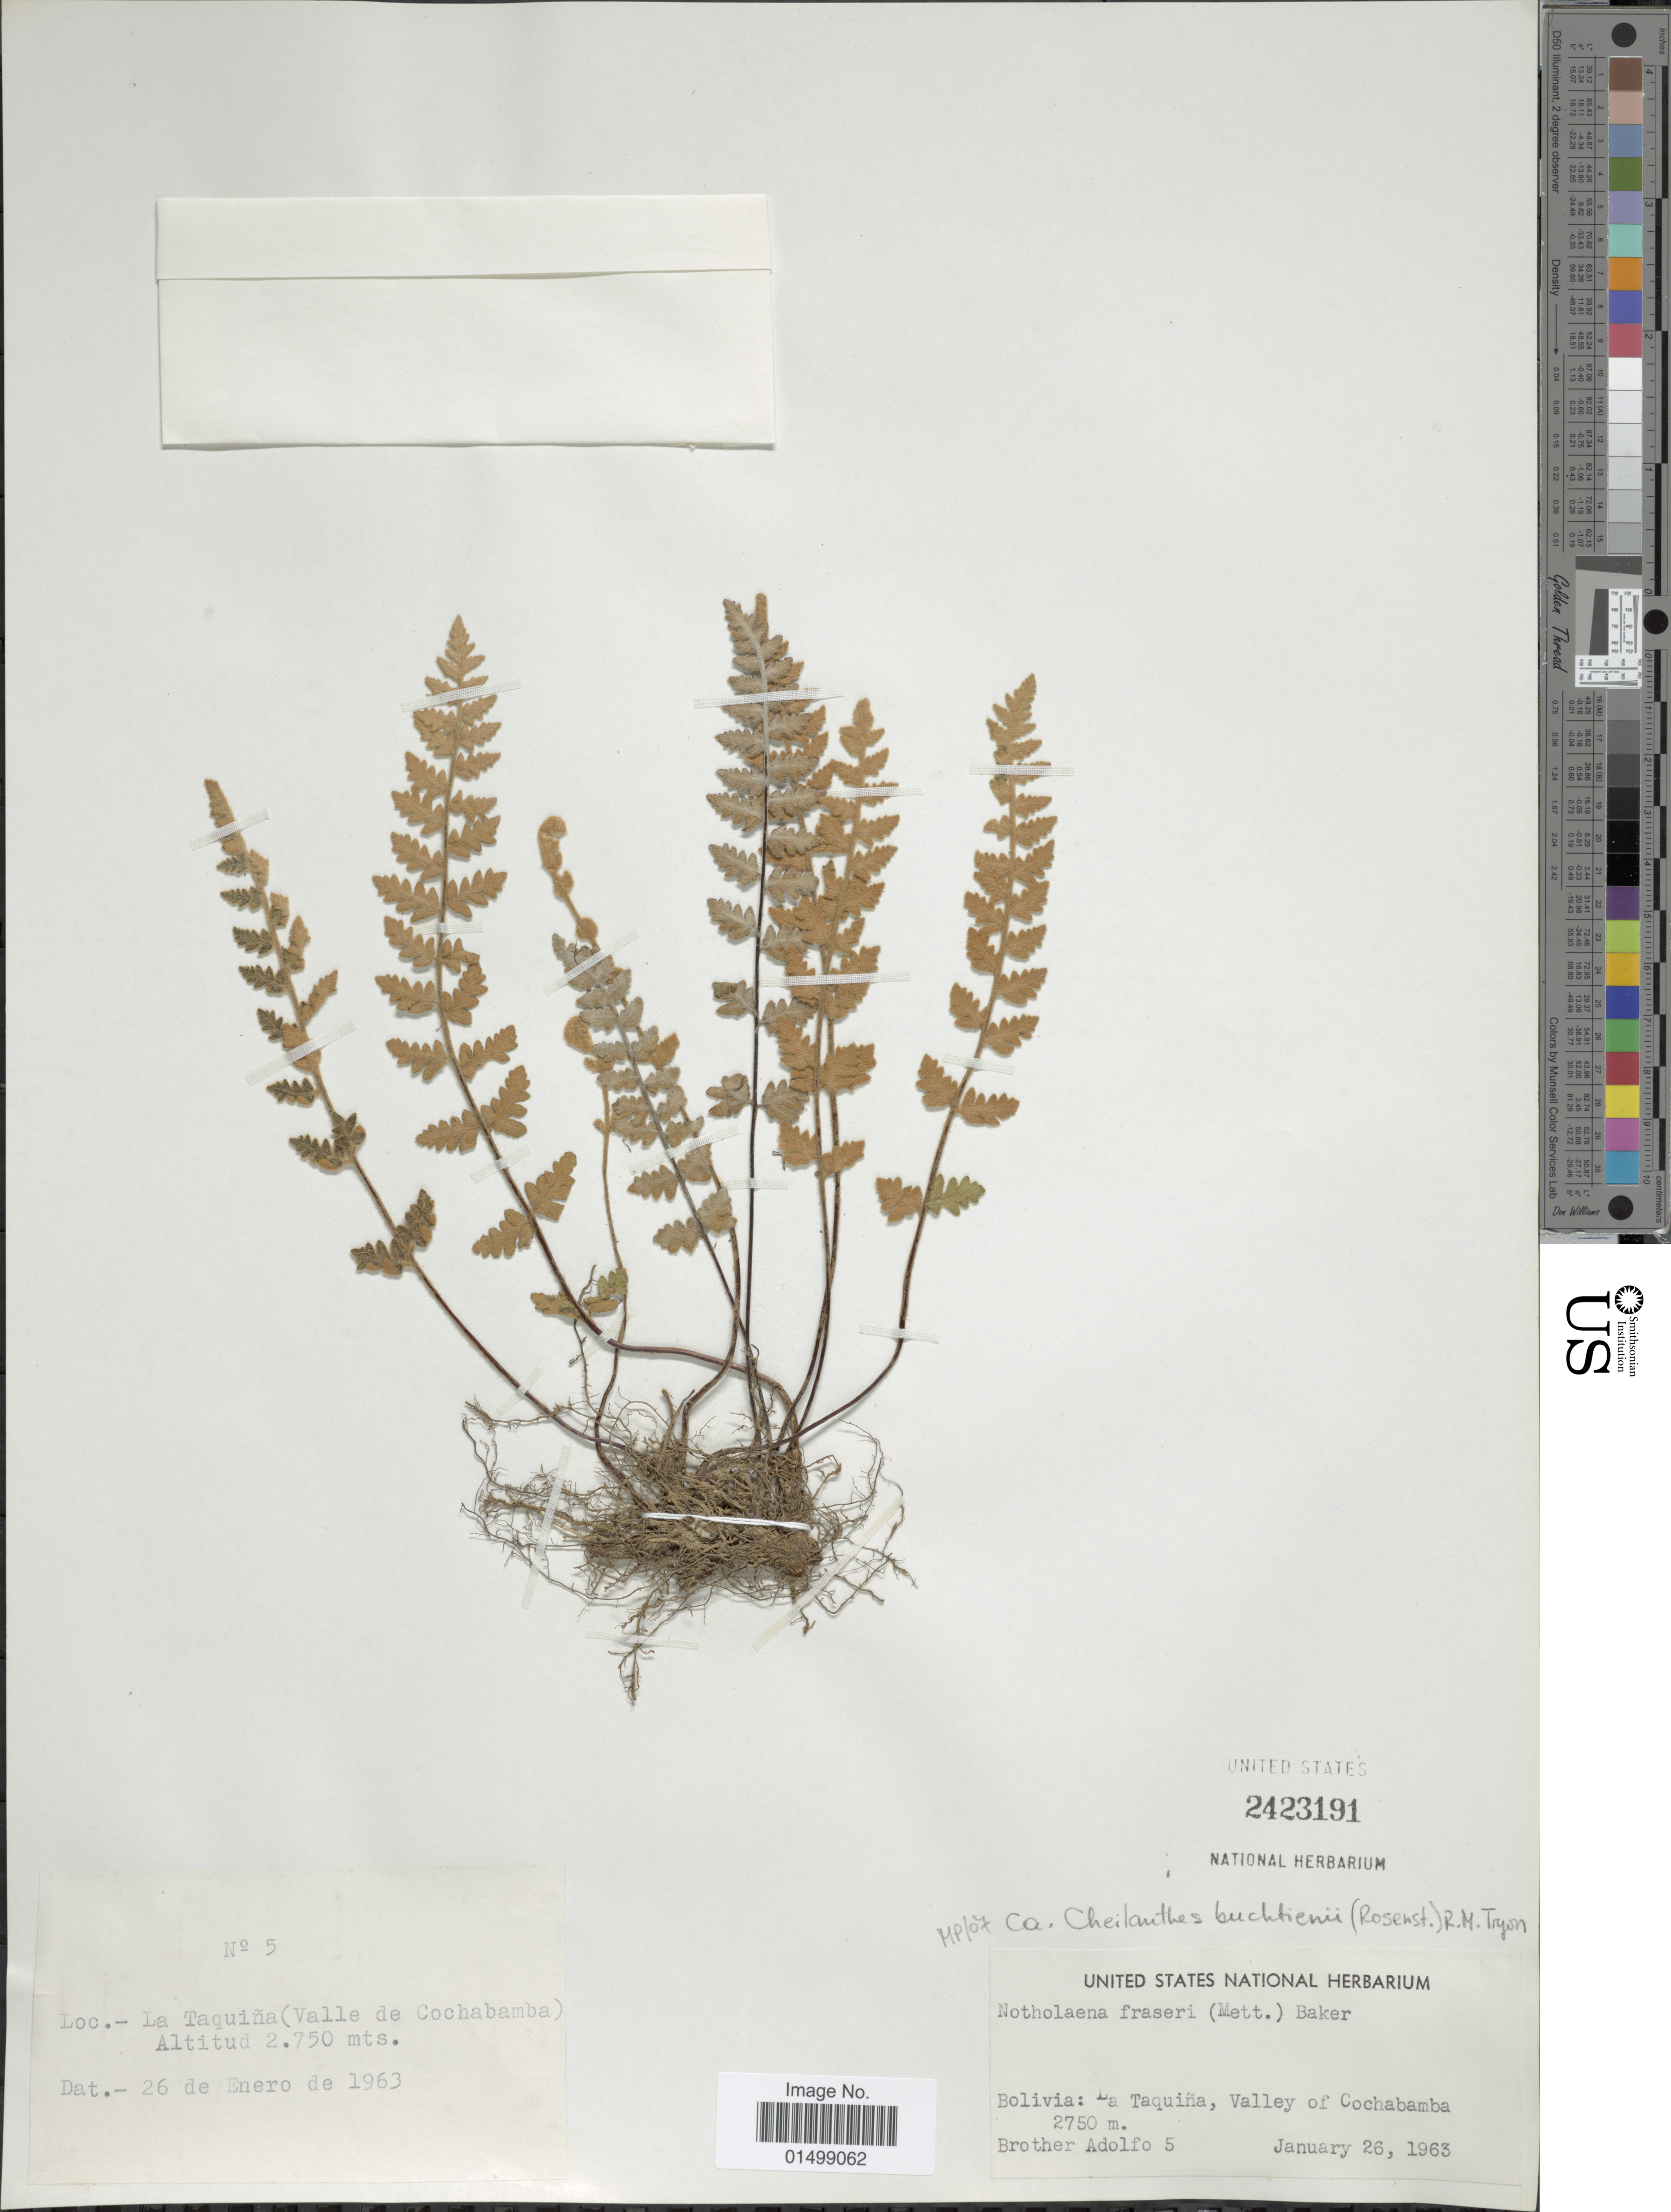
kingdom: Plantae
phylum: Tracheophyta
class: Polypodiopsida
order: Polypodiales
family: Pteridaceae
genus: Cheilanthes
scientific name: Cheilanthes buchtienii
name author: (Rosenst.) R.M. Tryon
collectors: Bro. Adolfo M.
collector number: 5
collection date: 1963-01-26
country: Bolivia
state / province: Cochabamba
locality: La Taquina, Valley of Cochabamba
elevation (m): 2750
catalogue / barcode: US 2423191